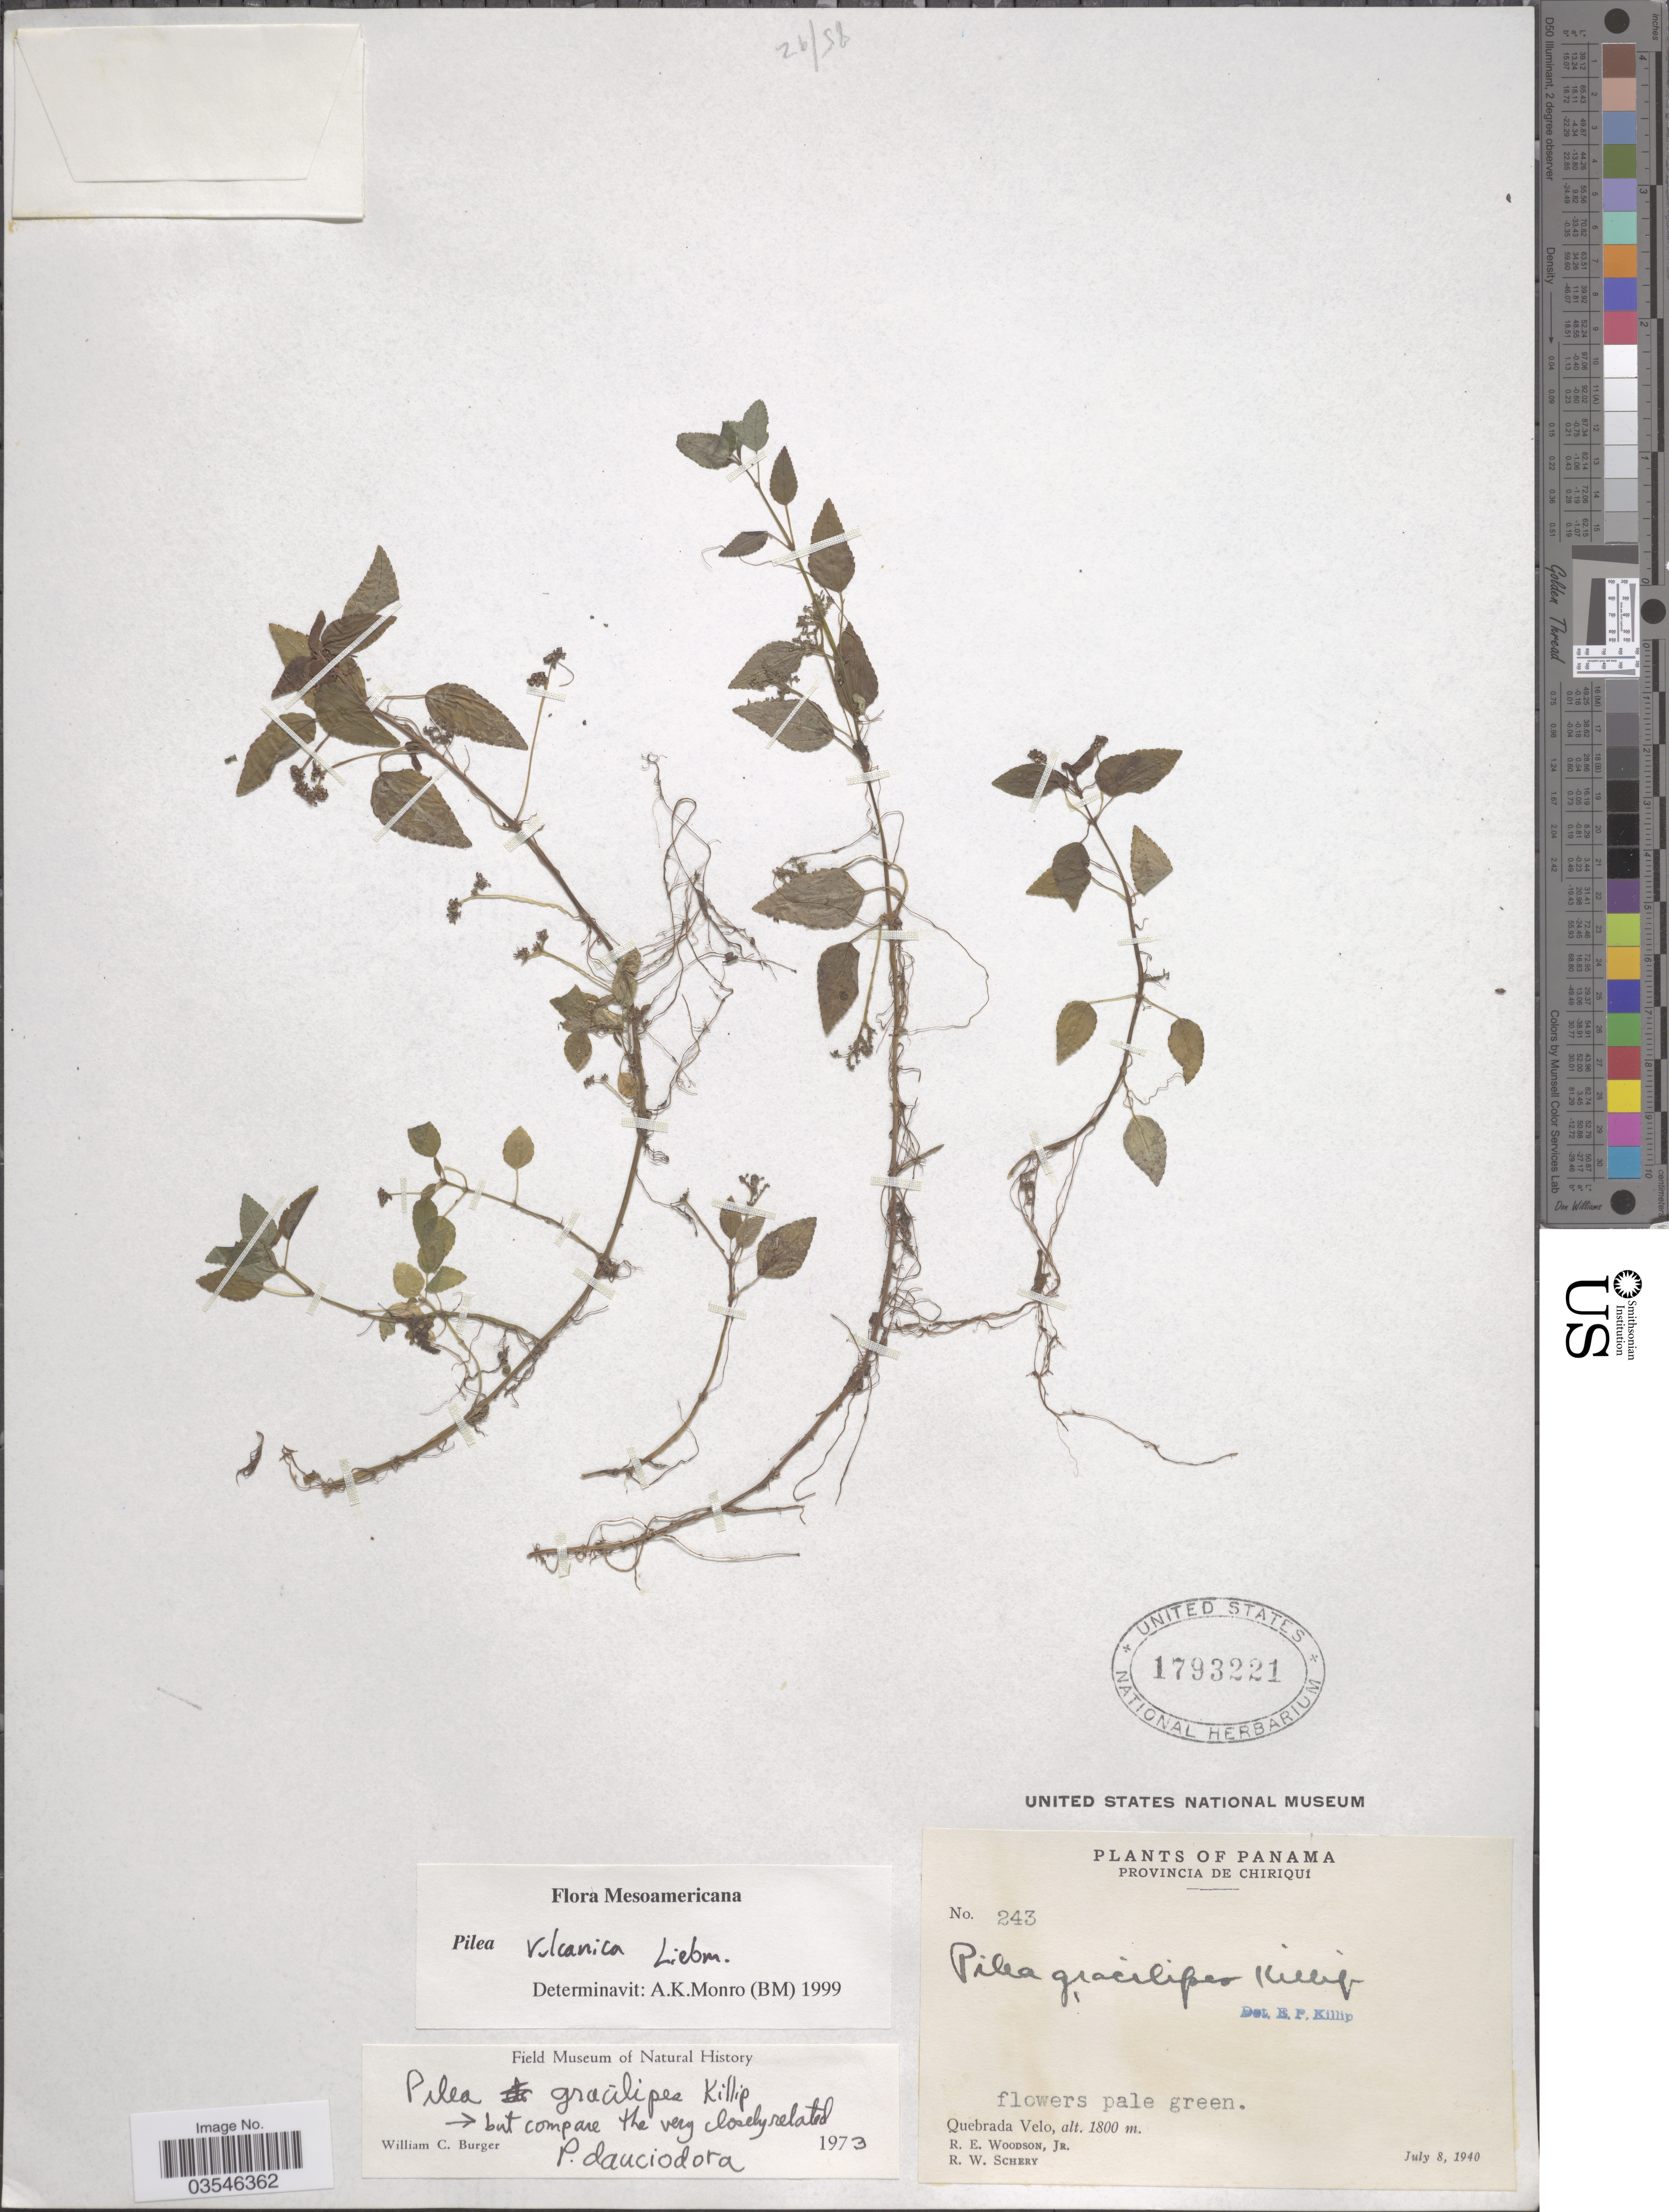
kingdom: Plantae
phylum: Tracheophyta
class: Magnoliopsida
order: Rosales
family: Urticaceae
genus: Pilea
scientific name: Pilea vulcanica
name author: Liebm.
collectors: R. E. Woodson & R. W. Schery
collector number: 243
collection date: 1940-07-08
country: Panama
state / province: Chiriqui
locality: Provincia of Chiriquí. Quebrada Velo.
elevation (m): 1800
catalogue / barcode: US 1793221